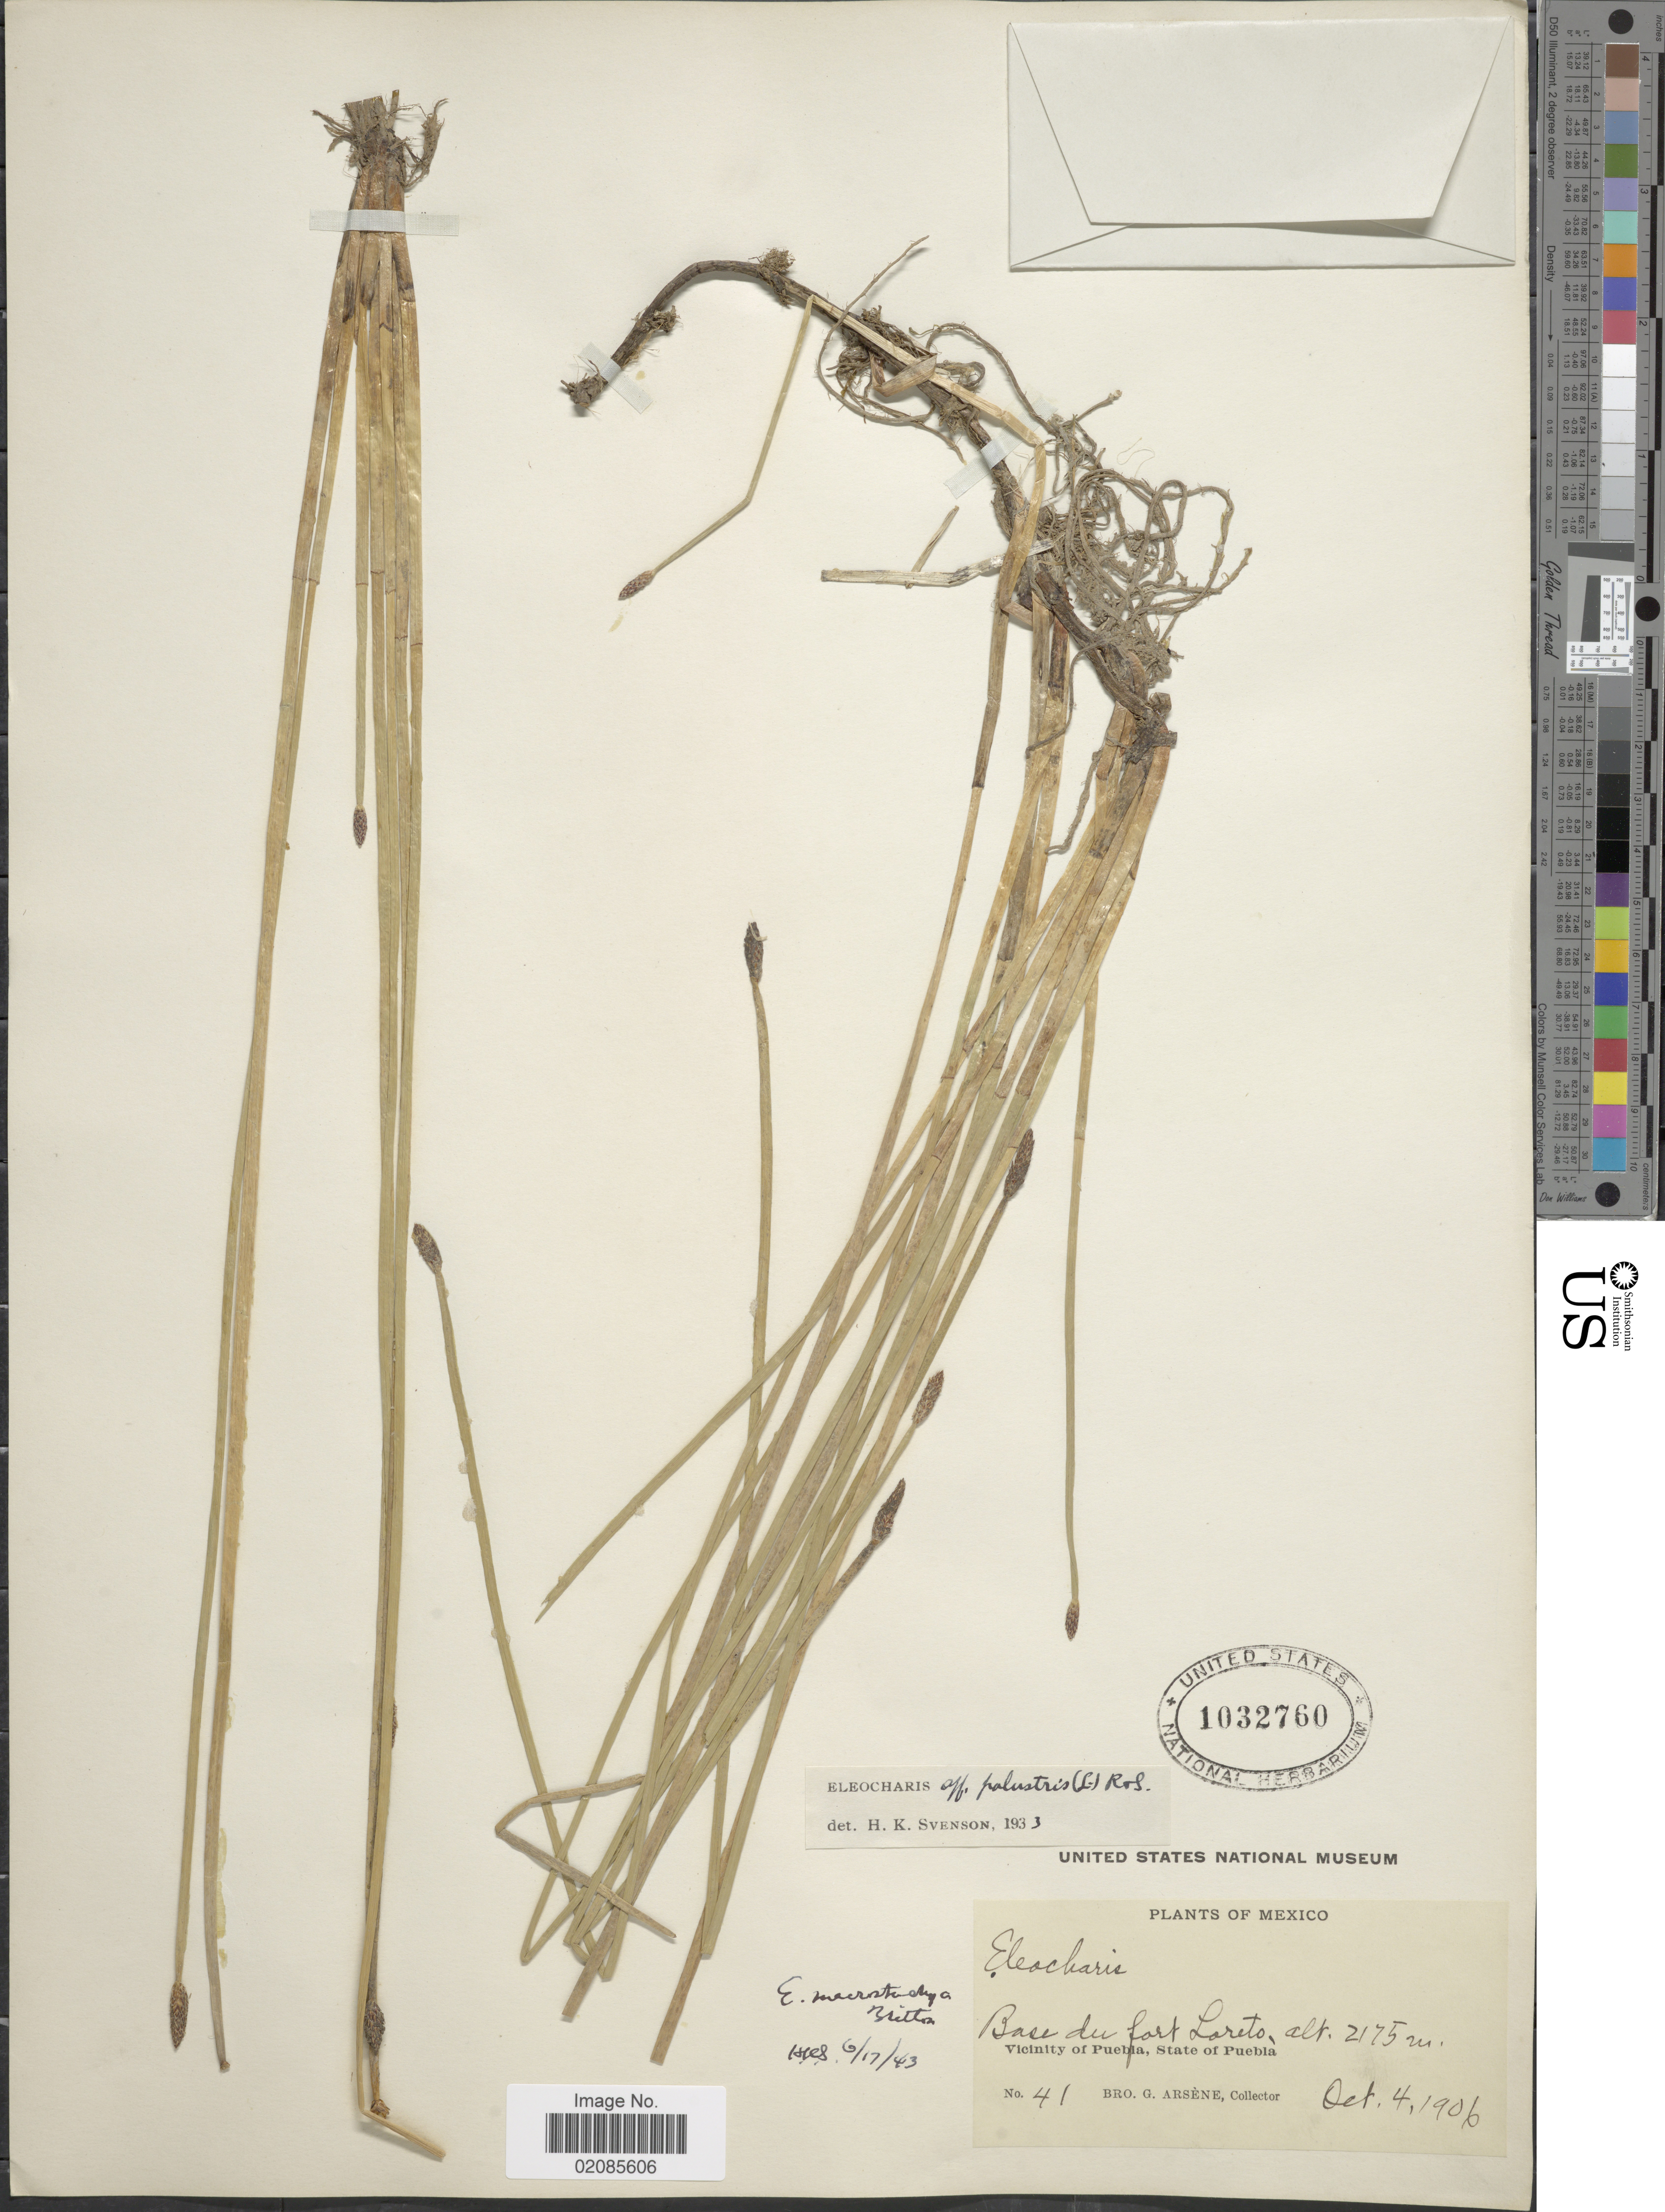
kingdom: Plantae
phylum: Tracheophyta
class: Liliopsida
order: Poales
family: Cyperaceae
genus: Eleocharis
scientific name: Eleocharis macrostachya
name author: Britton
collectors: Bro. G. Arsène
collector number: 41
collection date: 1906-10-04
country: Mexico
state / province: Puebla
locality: Base du fort Loreto, Vicinity of Puebla.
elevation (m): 2175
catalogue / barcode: US 1032760